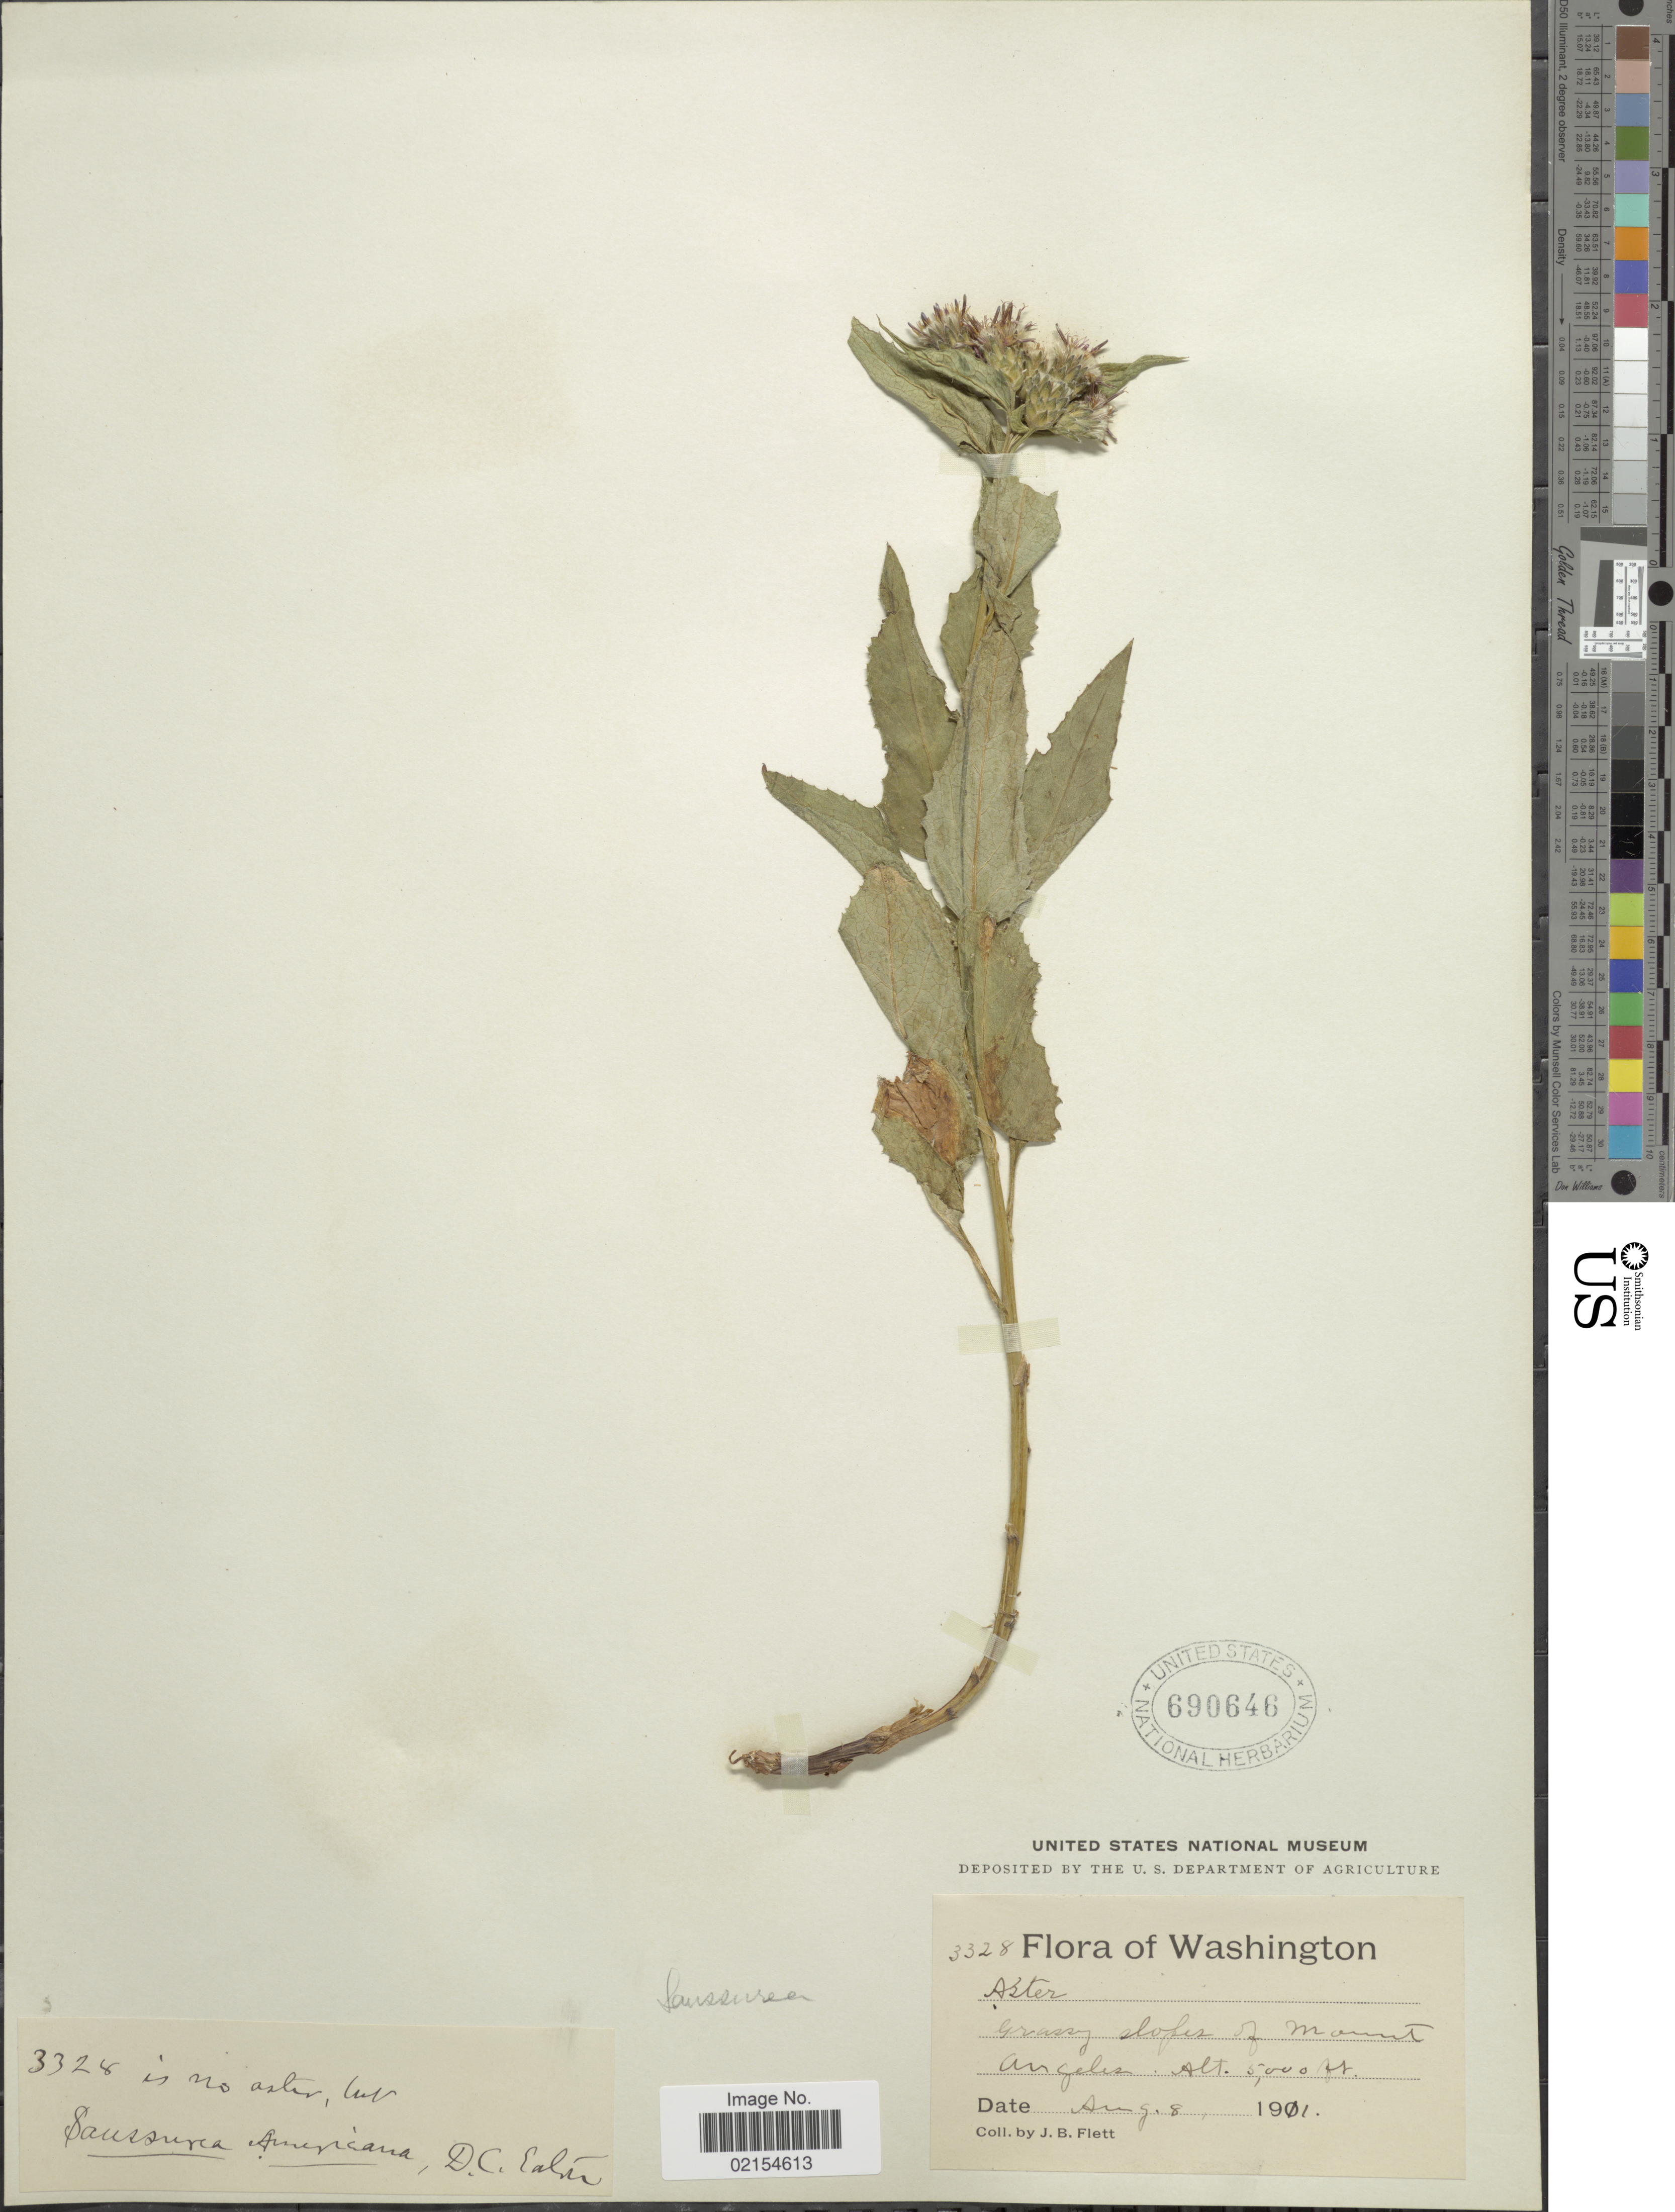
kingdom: Plantae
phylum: Tracheophyta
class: Magnoliopsida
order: Asterales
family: Asteraceae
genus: Saussurea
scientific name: Saussurea americana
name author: D.C. Eaton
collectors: J. Flett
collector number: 3328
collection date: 1911-08-08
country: United States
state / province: Washington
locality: Grassy slopes of Mount Angelez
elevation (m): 1524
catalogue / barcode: US 690646